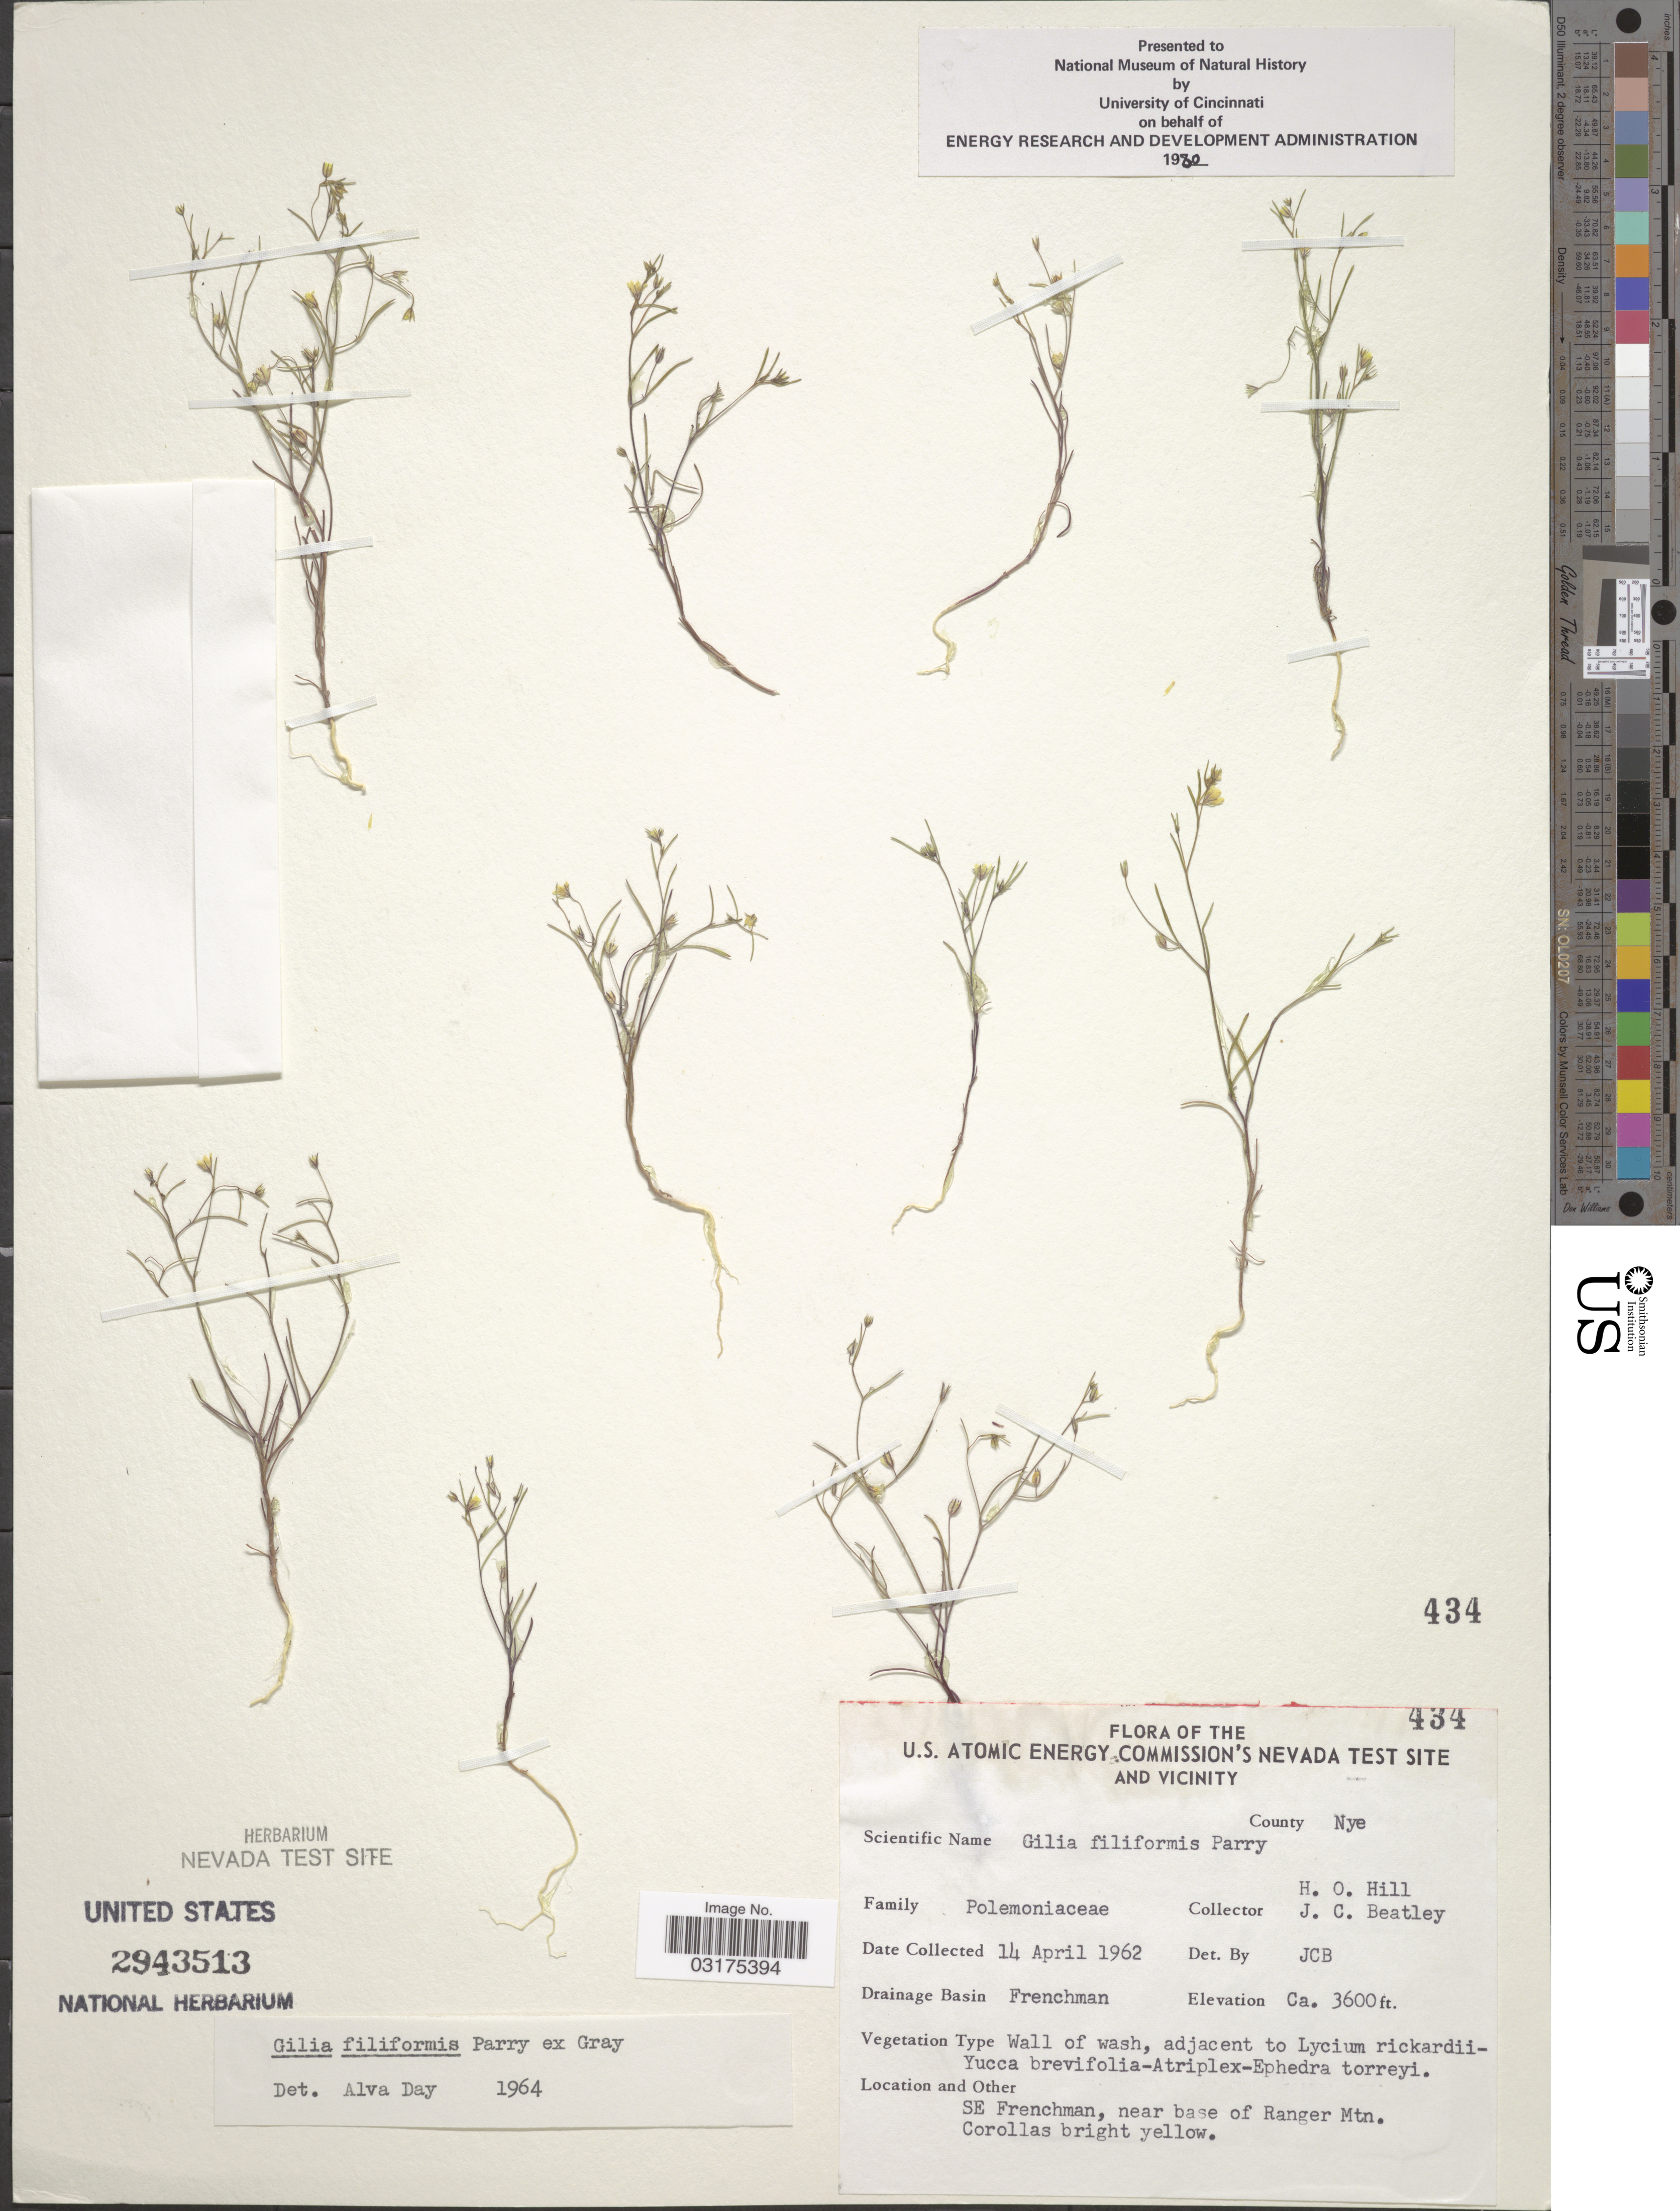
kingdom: Plantae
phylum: Tracheophyta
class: Magnoliopsida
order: Ericales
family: Polemoniaceae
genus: Linanthus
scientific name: Linanthus filiformis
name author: (Parry ex A. Gray) J.M. Porter & L.A. Johnson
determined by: Strong, Mark T., (BOT), Smithsonian Institution - National Museum of Natural History (UNITED STATES)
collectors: H. Hill & J. C. Beatley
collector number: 434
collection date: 1962-04-14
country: United States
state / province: Nevada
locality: The U.S. Atomic Energy Commission's Nevada Test Site And Vicinity, County Nye, Drainage Basin Frenchman, SE Frenchman, near base of Ranger Mtn.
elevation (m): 1097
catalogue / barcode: US 2943513